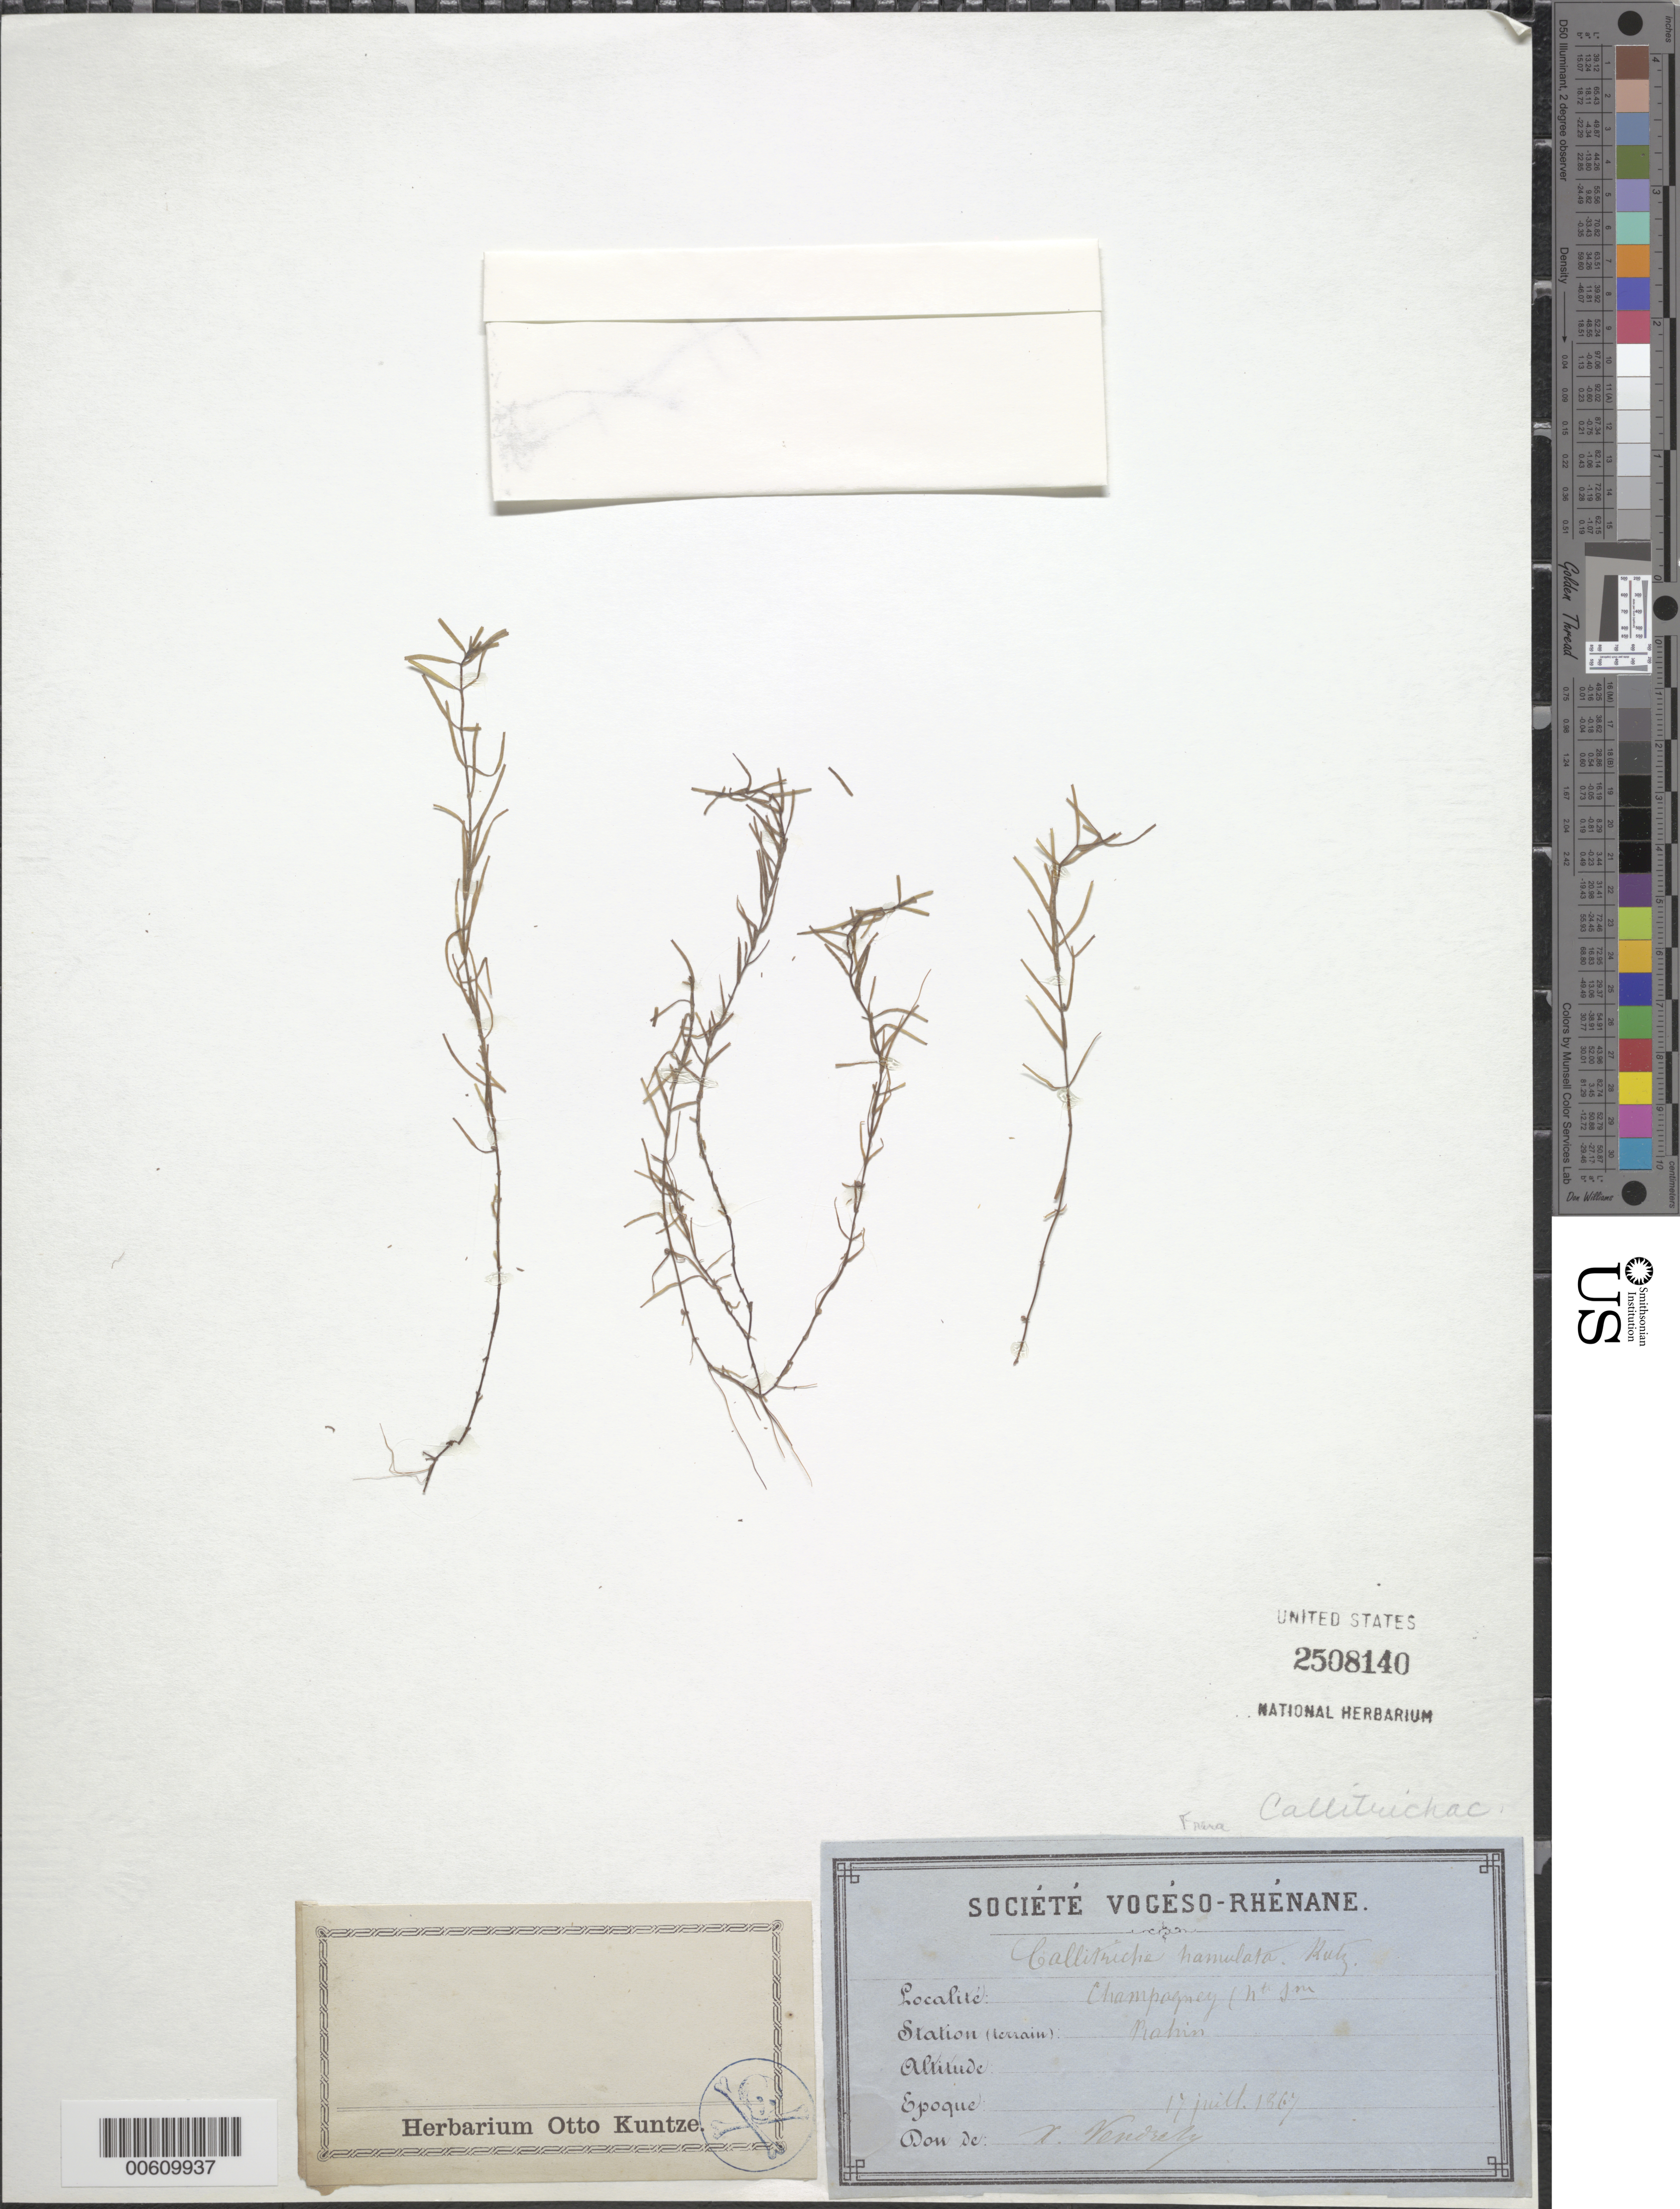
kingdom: Plantae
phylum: Tracheophyta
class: Magnoliopsida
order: Lamiales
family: Plantaginaceae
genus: Callitriche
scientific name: Callitriche hamulata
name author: Kütz. ex W.D.J. Koch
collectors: C.E.O. Kuntze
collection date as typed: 17 Jul 1867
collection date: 1867-07-17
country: France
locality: Champagney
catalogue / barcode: US 2508140